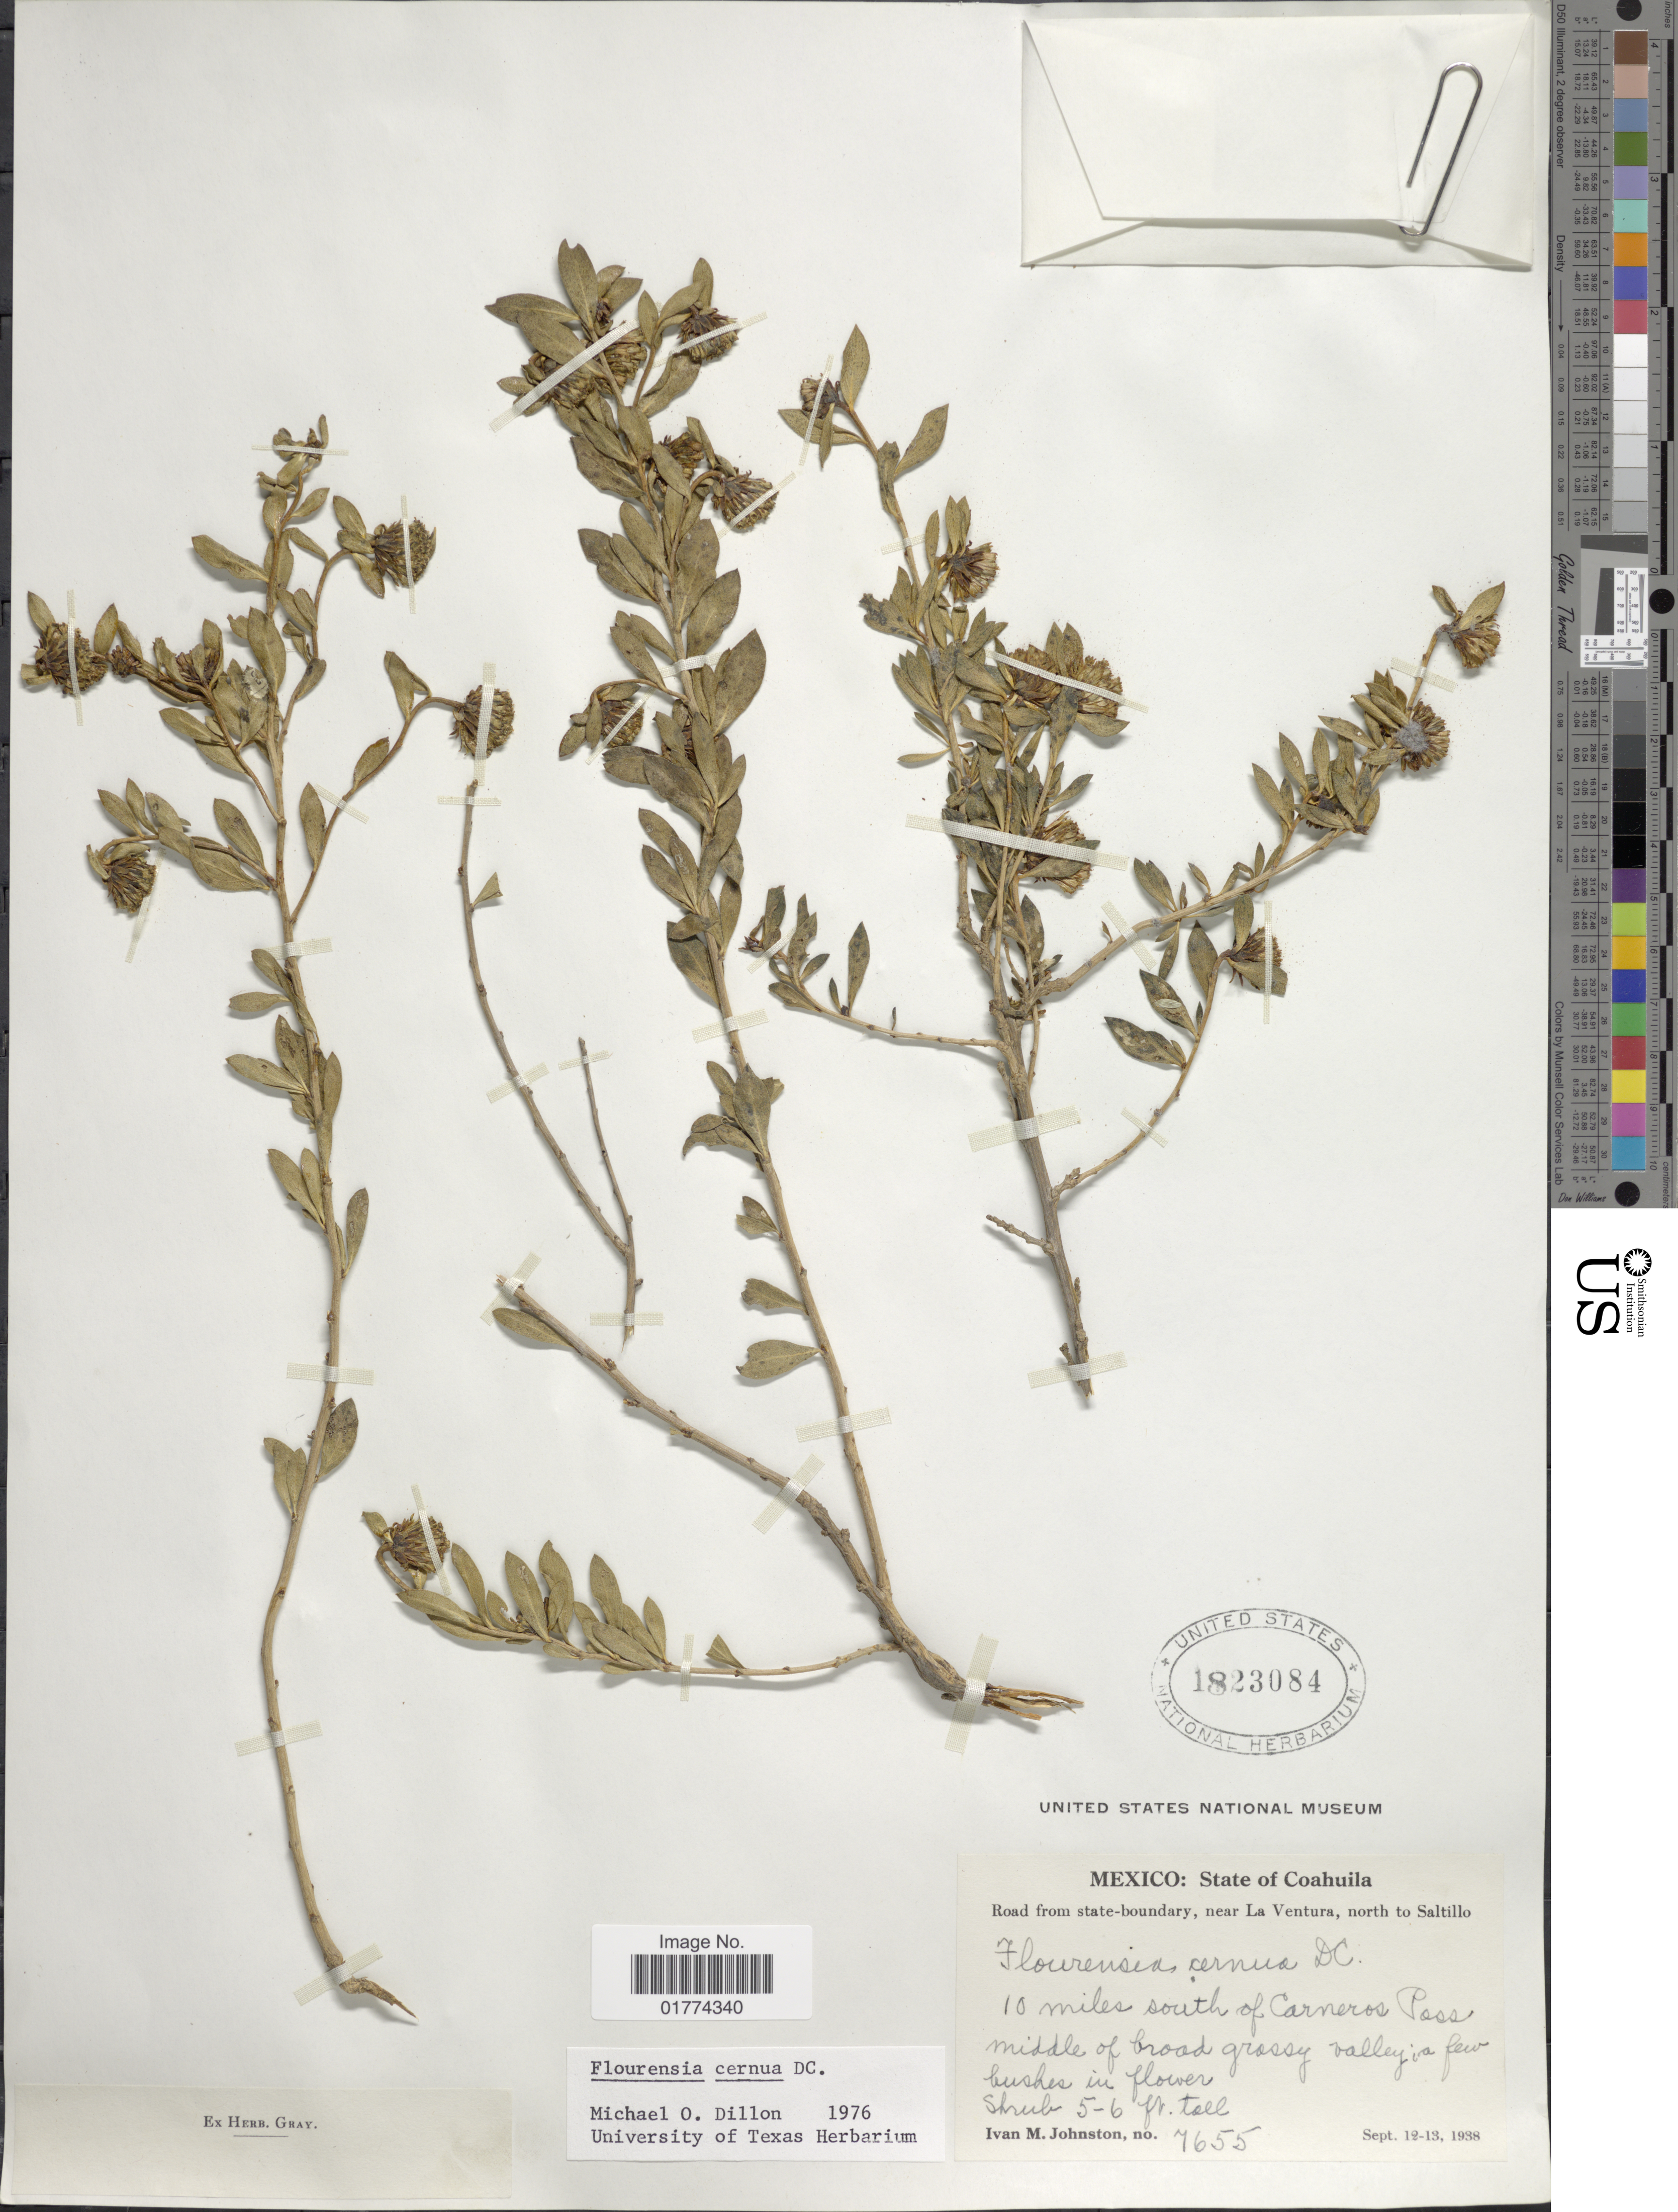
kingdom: Plantae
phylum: Tracheophyta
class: Magnoliopsida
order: Asterales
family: Asteraceae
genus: Flourensia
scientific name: Flourensia cernua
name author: DC.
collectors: I.M. Johnston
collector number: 7655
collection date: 1938-09-12/1938-09-13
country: Mexico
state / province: Coahuila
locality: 10 miles south of Carneros Pass, middle of broad grassy valley. State boundary, Near La Ventura, north to Saltillo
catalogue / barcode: US 1823084